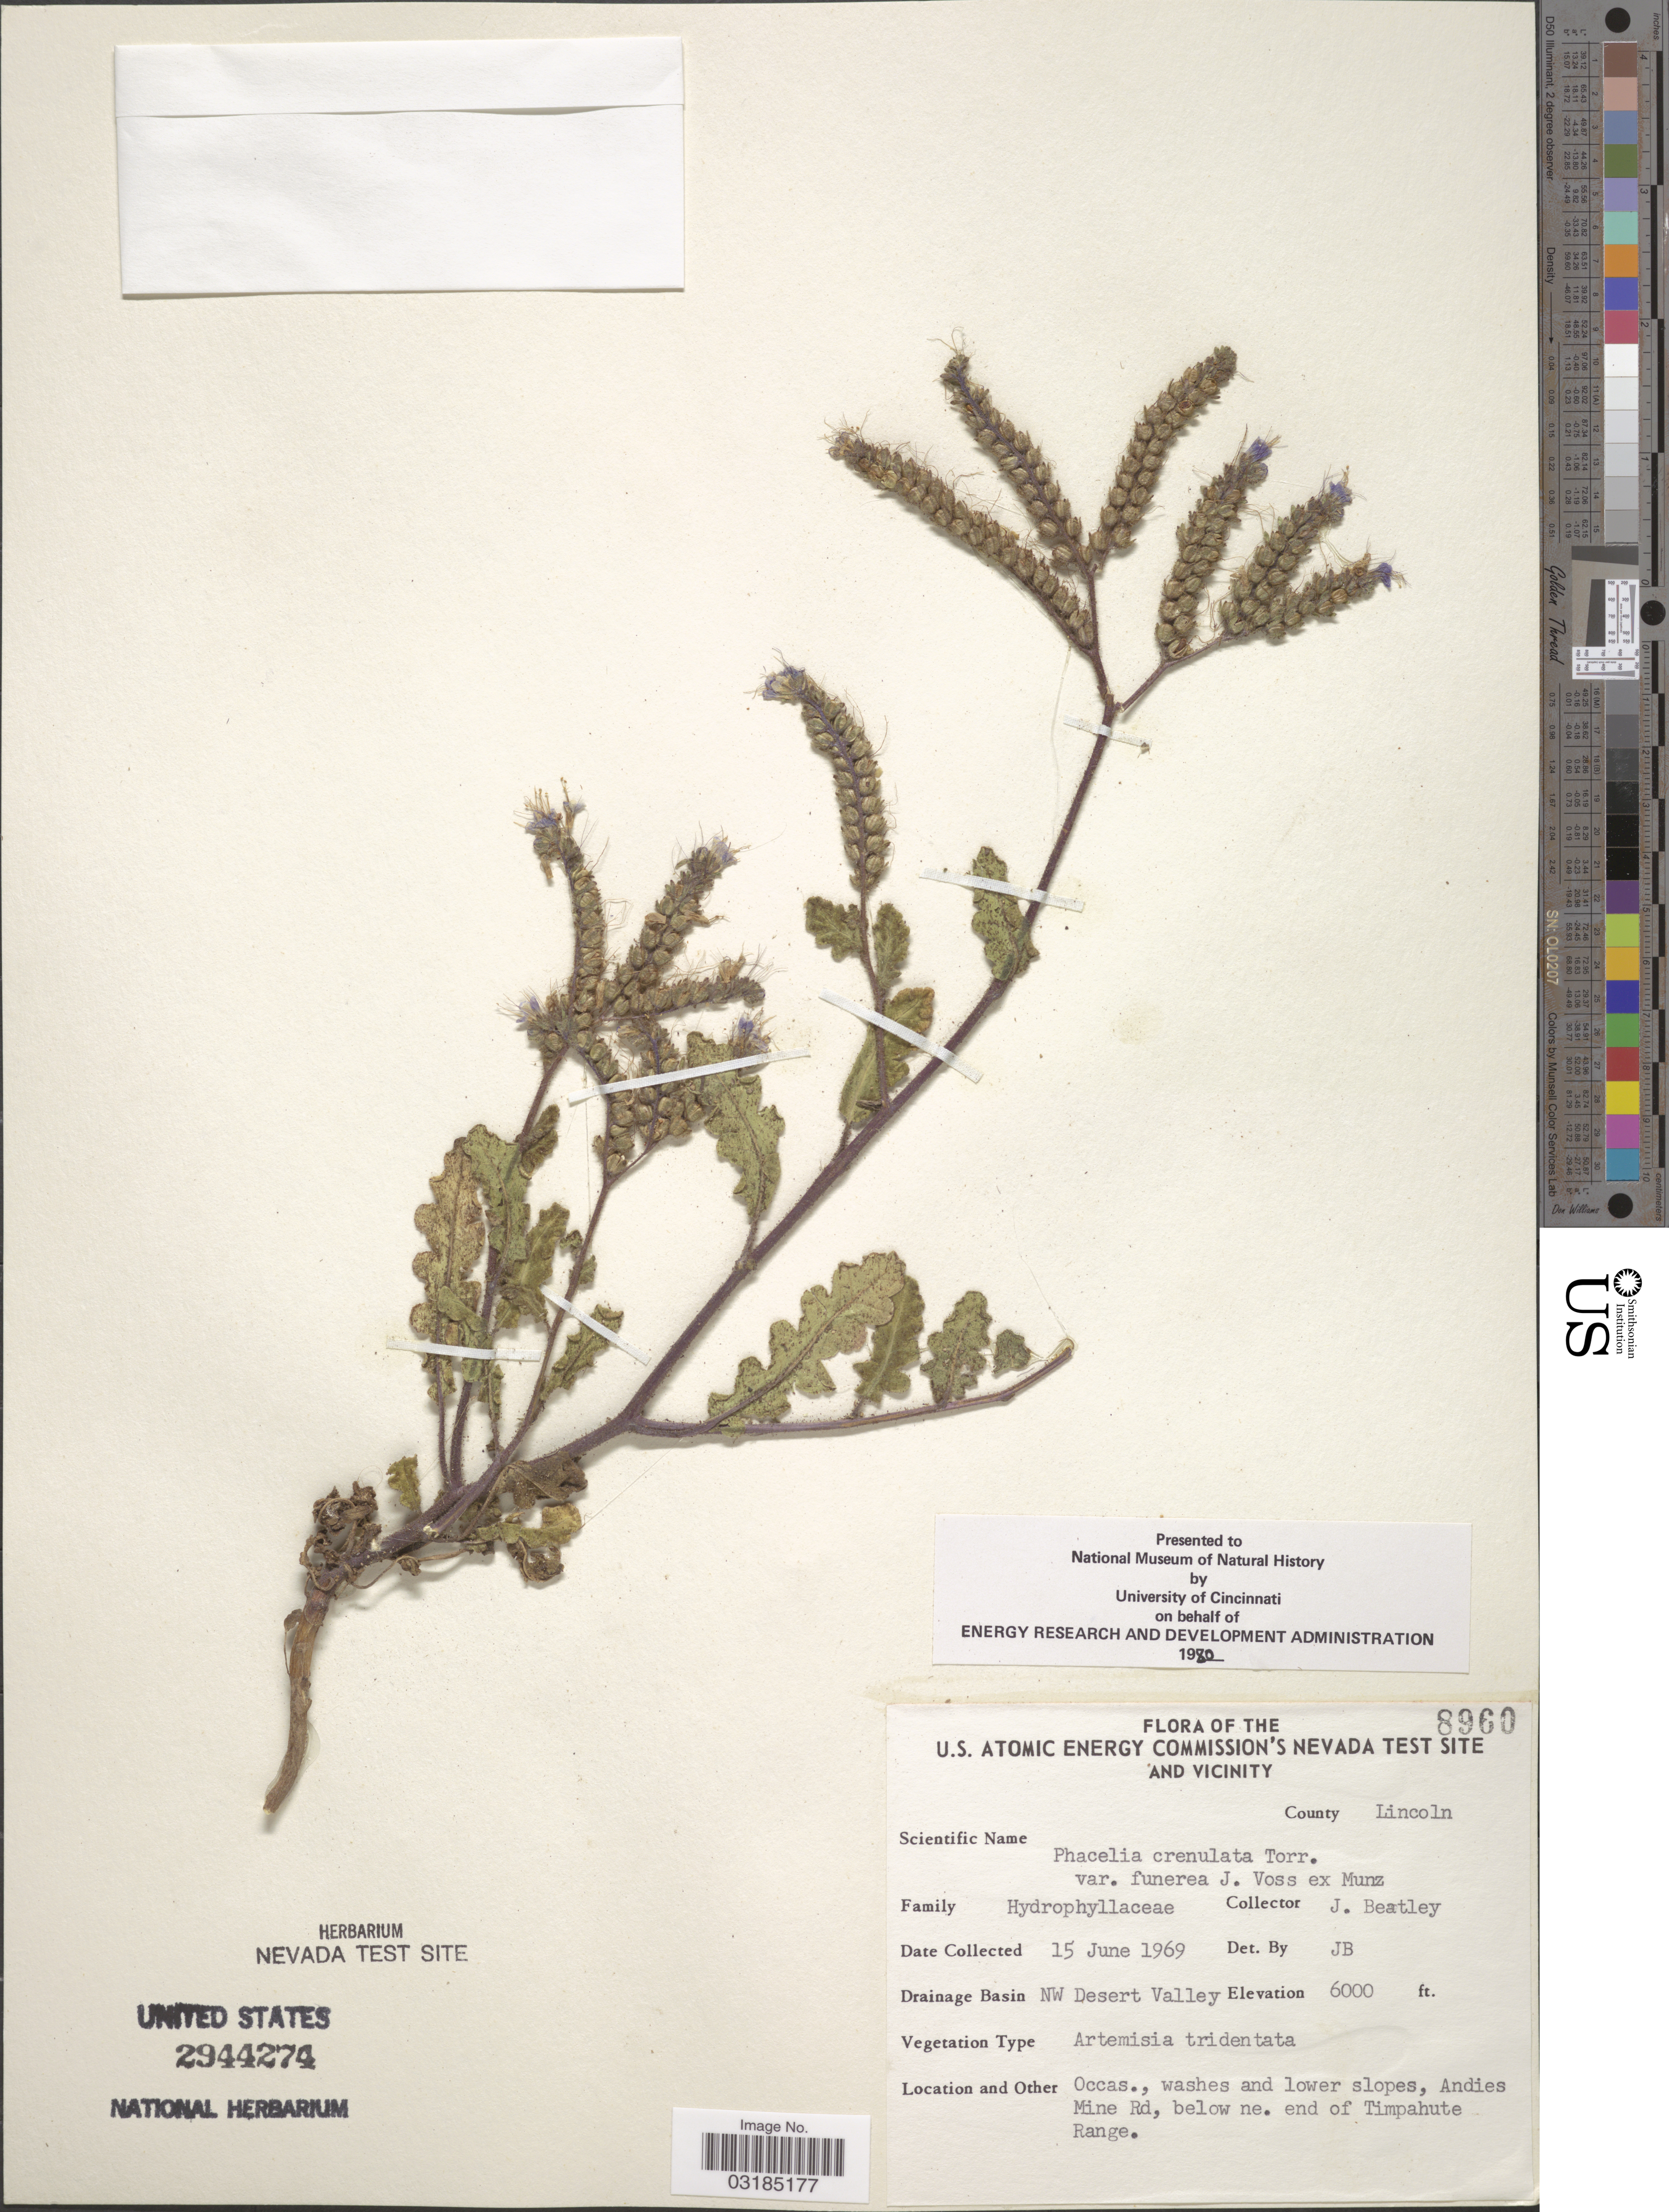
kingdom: Plantae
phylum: Tracheophyta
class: Magnoliopsida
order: Boraginales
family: Hydrophyllaceae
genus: Phacelia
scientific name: Phacelia crenulata var. funerea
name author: J.W. Voss in Munz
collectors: J. C. Beatley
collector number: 8960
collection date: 1969-06-15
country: United States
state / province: Nevada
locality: The U.S. Atomic Energy Commission's Nevada Test Site and Vicinity. County Lincoln. Drainage Basin NW Desert Valley. Andies Mine Rd, below ne. end of Timpahute Range.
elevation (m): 1829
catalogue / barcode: US 2944274